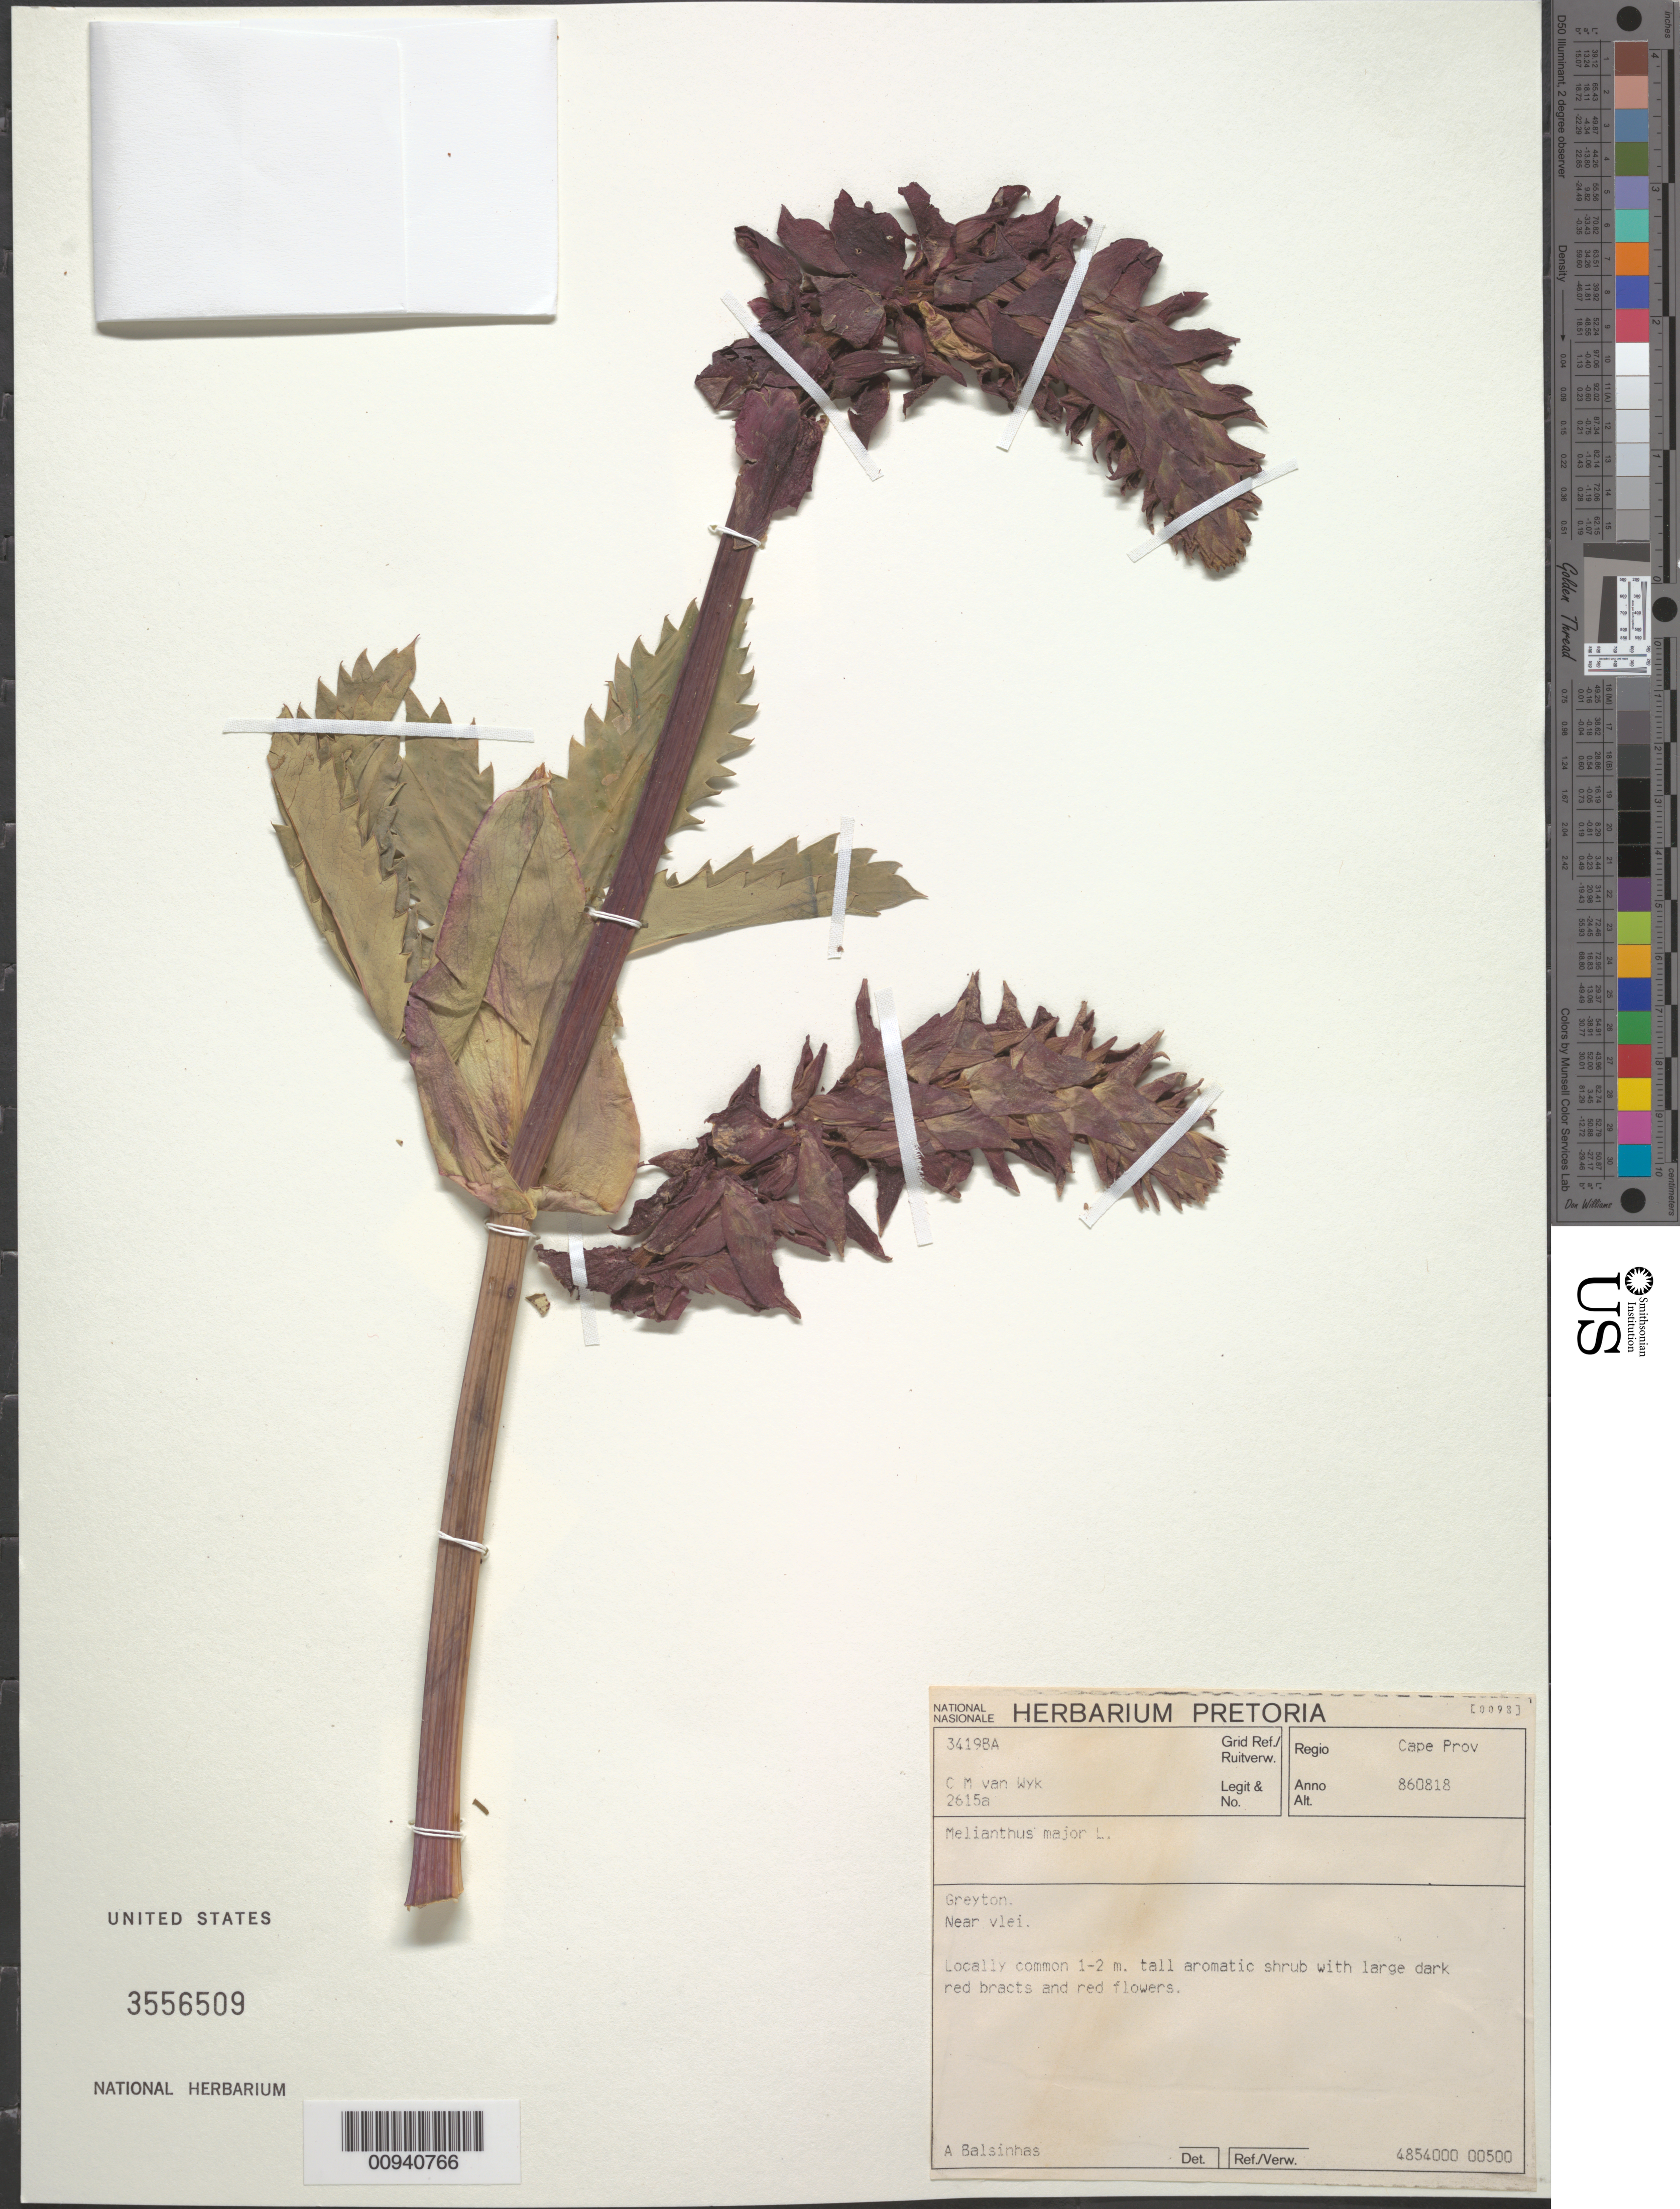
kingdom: Plantae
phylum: Tracheophyta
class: Magnoliopsida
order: Geraniales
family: Melianthaceae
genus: Melianthus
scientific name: Melianthus major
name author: L.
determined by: Balsinhas, Aurelio Antero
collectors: C. Van Wyk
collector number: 2615a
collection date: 1986-08-18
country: South Africa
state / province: Western Cape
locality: Greyton near vlei.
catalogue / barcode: US 3556509